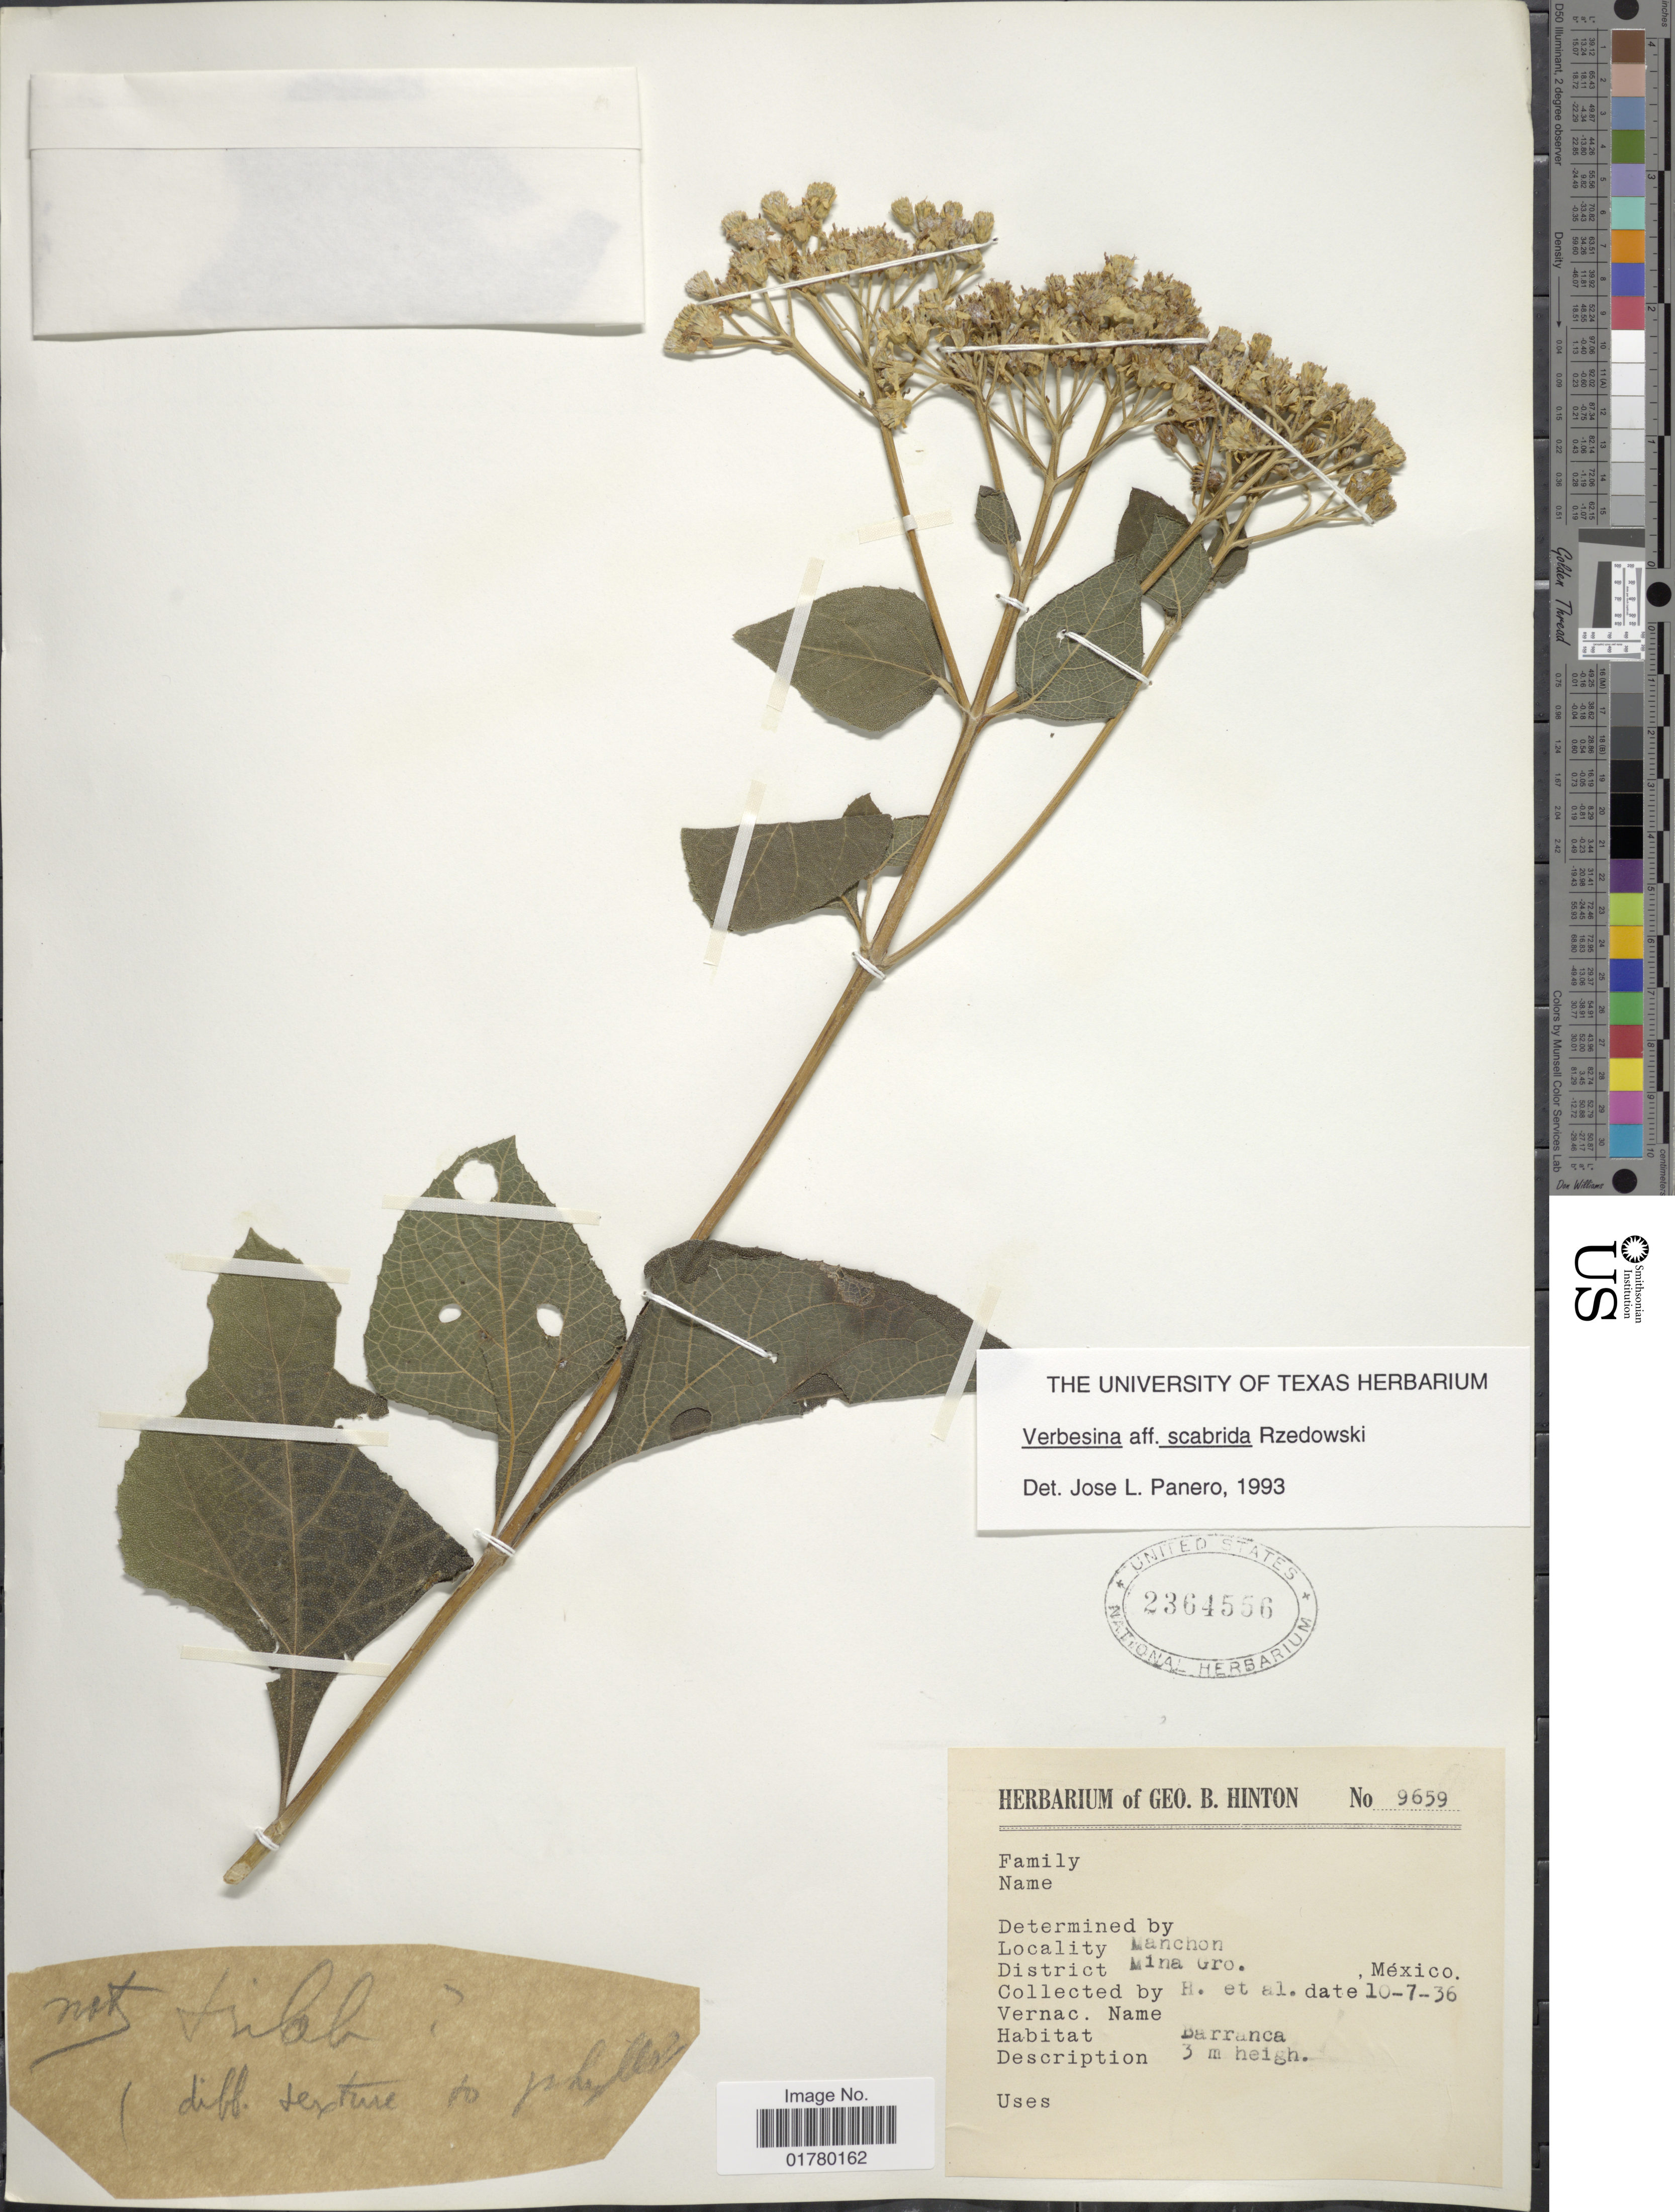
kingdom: Plantae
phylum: Tracheophyta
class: Magnoliopsida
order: Asterales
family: Asteraceae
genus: Verbesina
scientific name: Verbesina scabrida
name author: Rzed.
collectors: G. B. Hinton & et al.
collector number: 9659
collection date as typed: Transcribed d/m/y: 7/10/36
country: Mexico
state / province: Guerrero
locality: Manchon, District Mina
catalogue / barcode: US 2364556